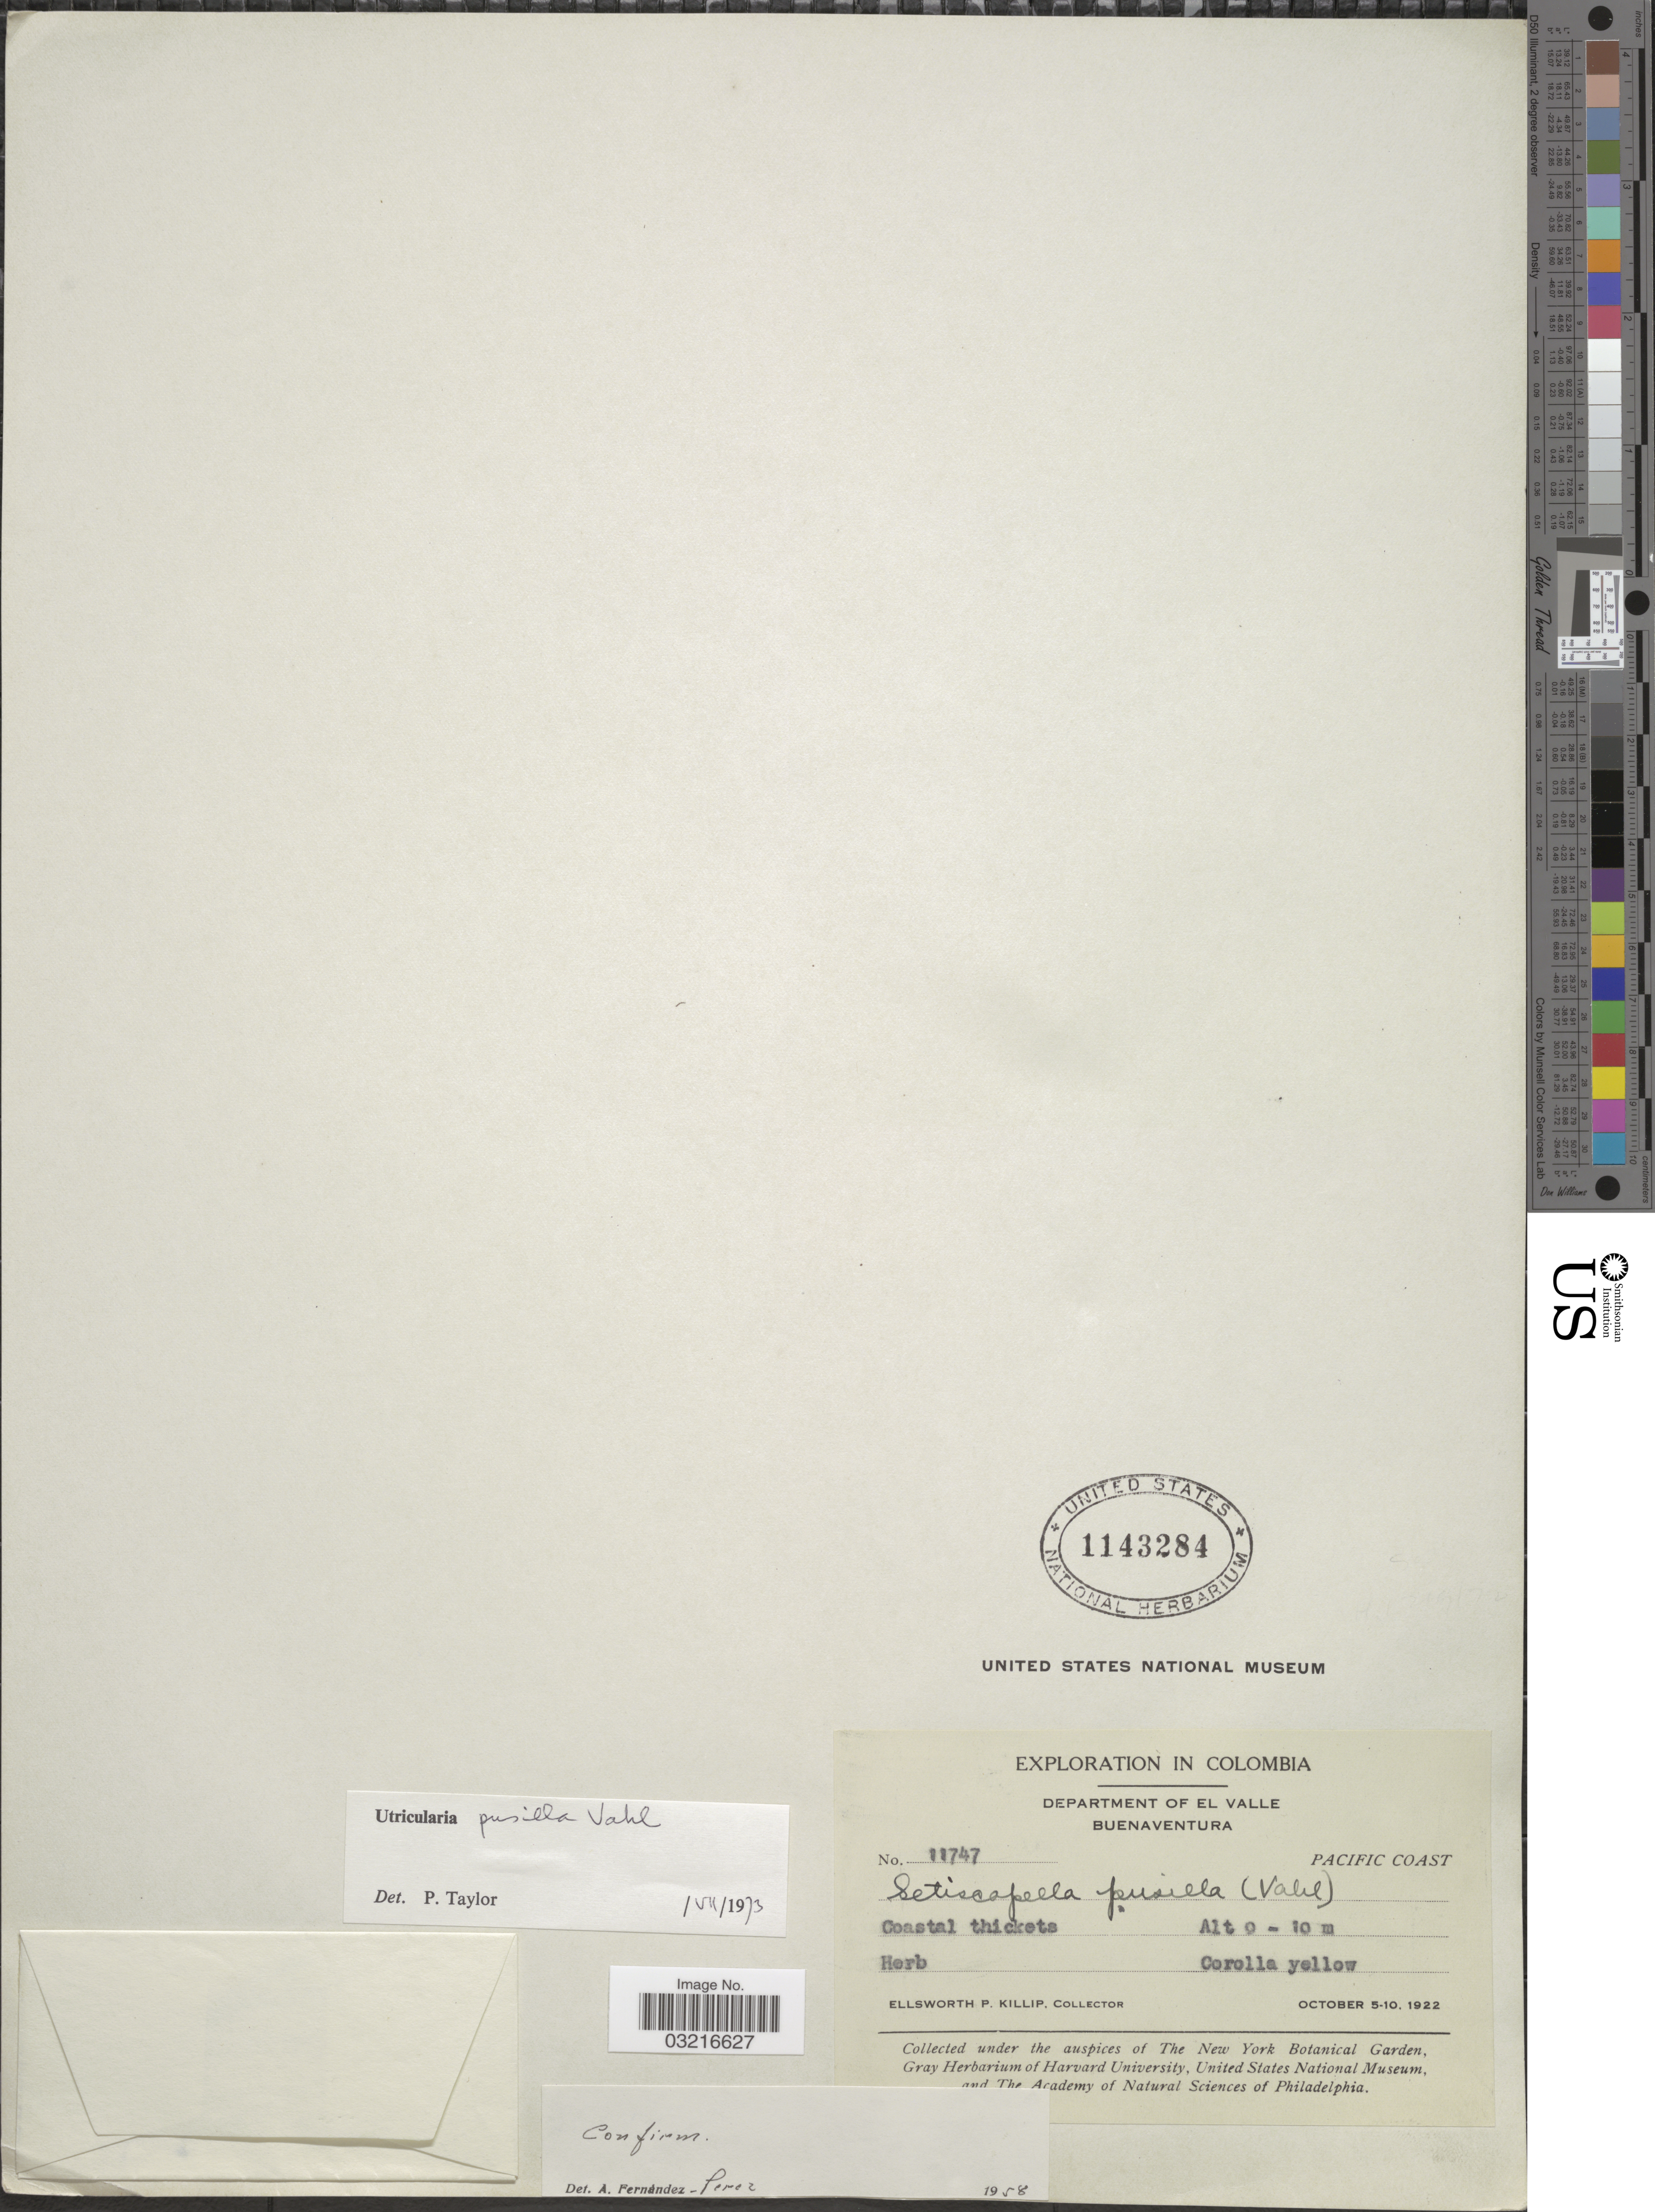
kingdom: Plantae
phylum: Tracheophyta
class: Magnoliopsida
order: Lamiales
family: Lentibulariaceae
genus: Utricularia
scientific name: Utricularia pusilla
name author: Vahl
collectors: E. P. Killip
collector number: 11747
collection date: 1922-10-05/1922-10-10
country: Colombia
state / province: Valle del Cauca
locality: Department of El Valle, Buenaventura, Pacific Coast, Coastal thickets.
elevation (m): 0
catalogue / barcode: US 1143284